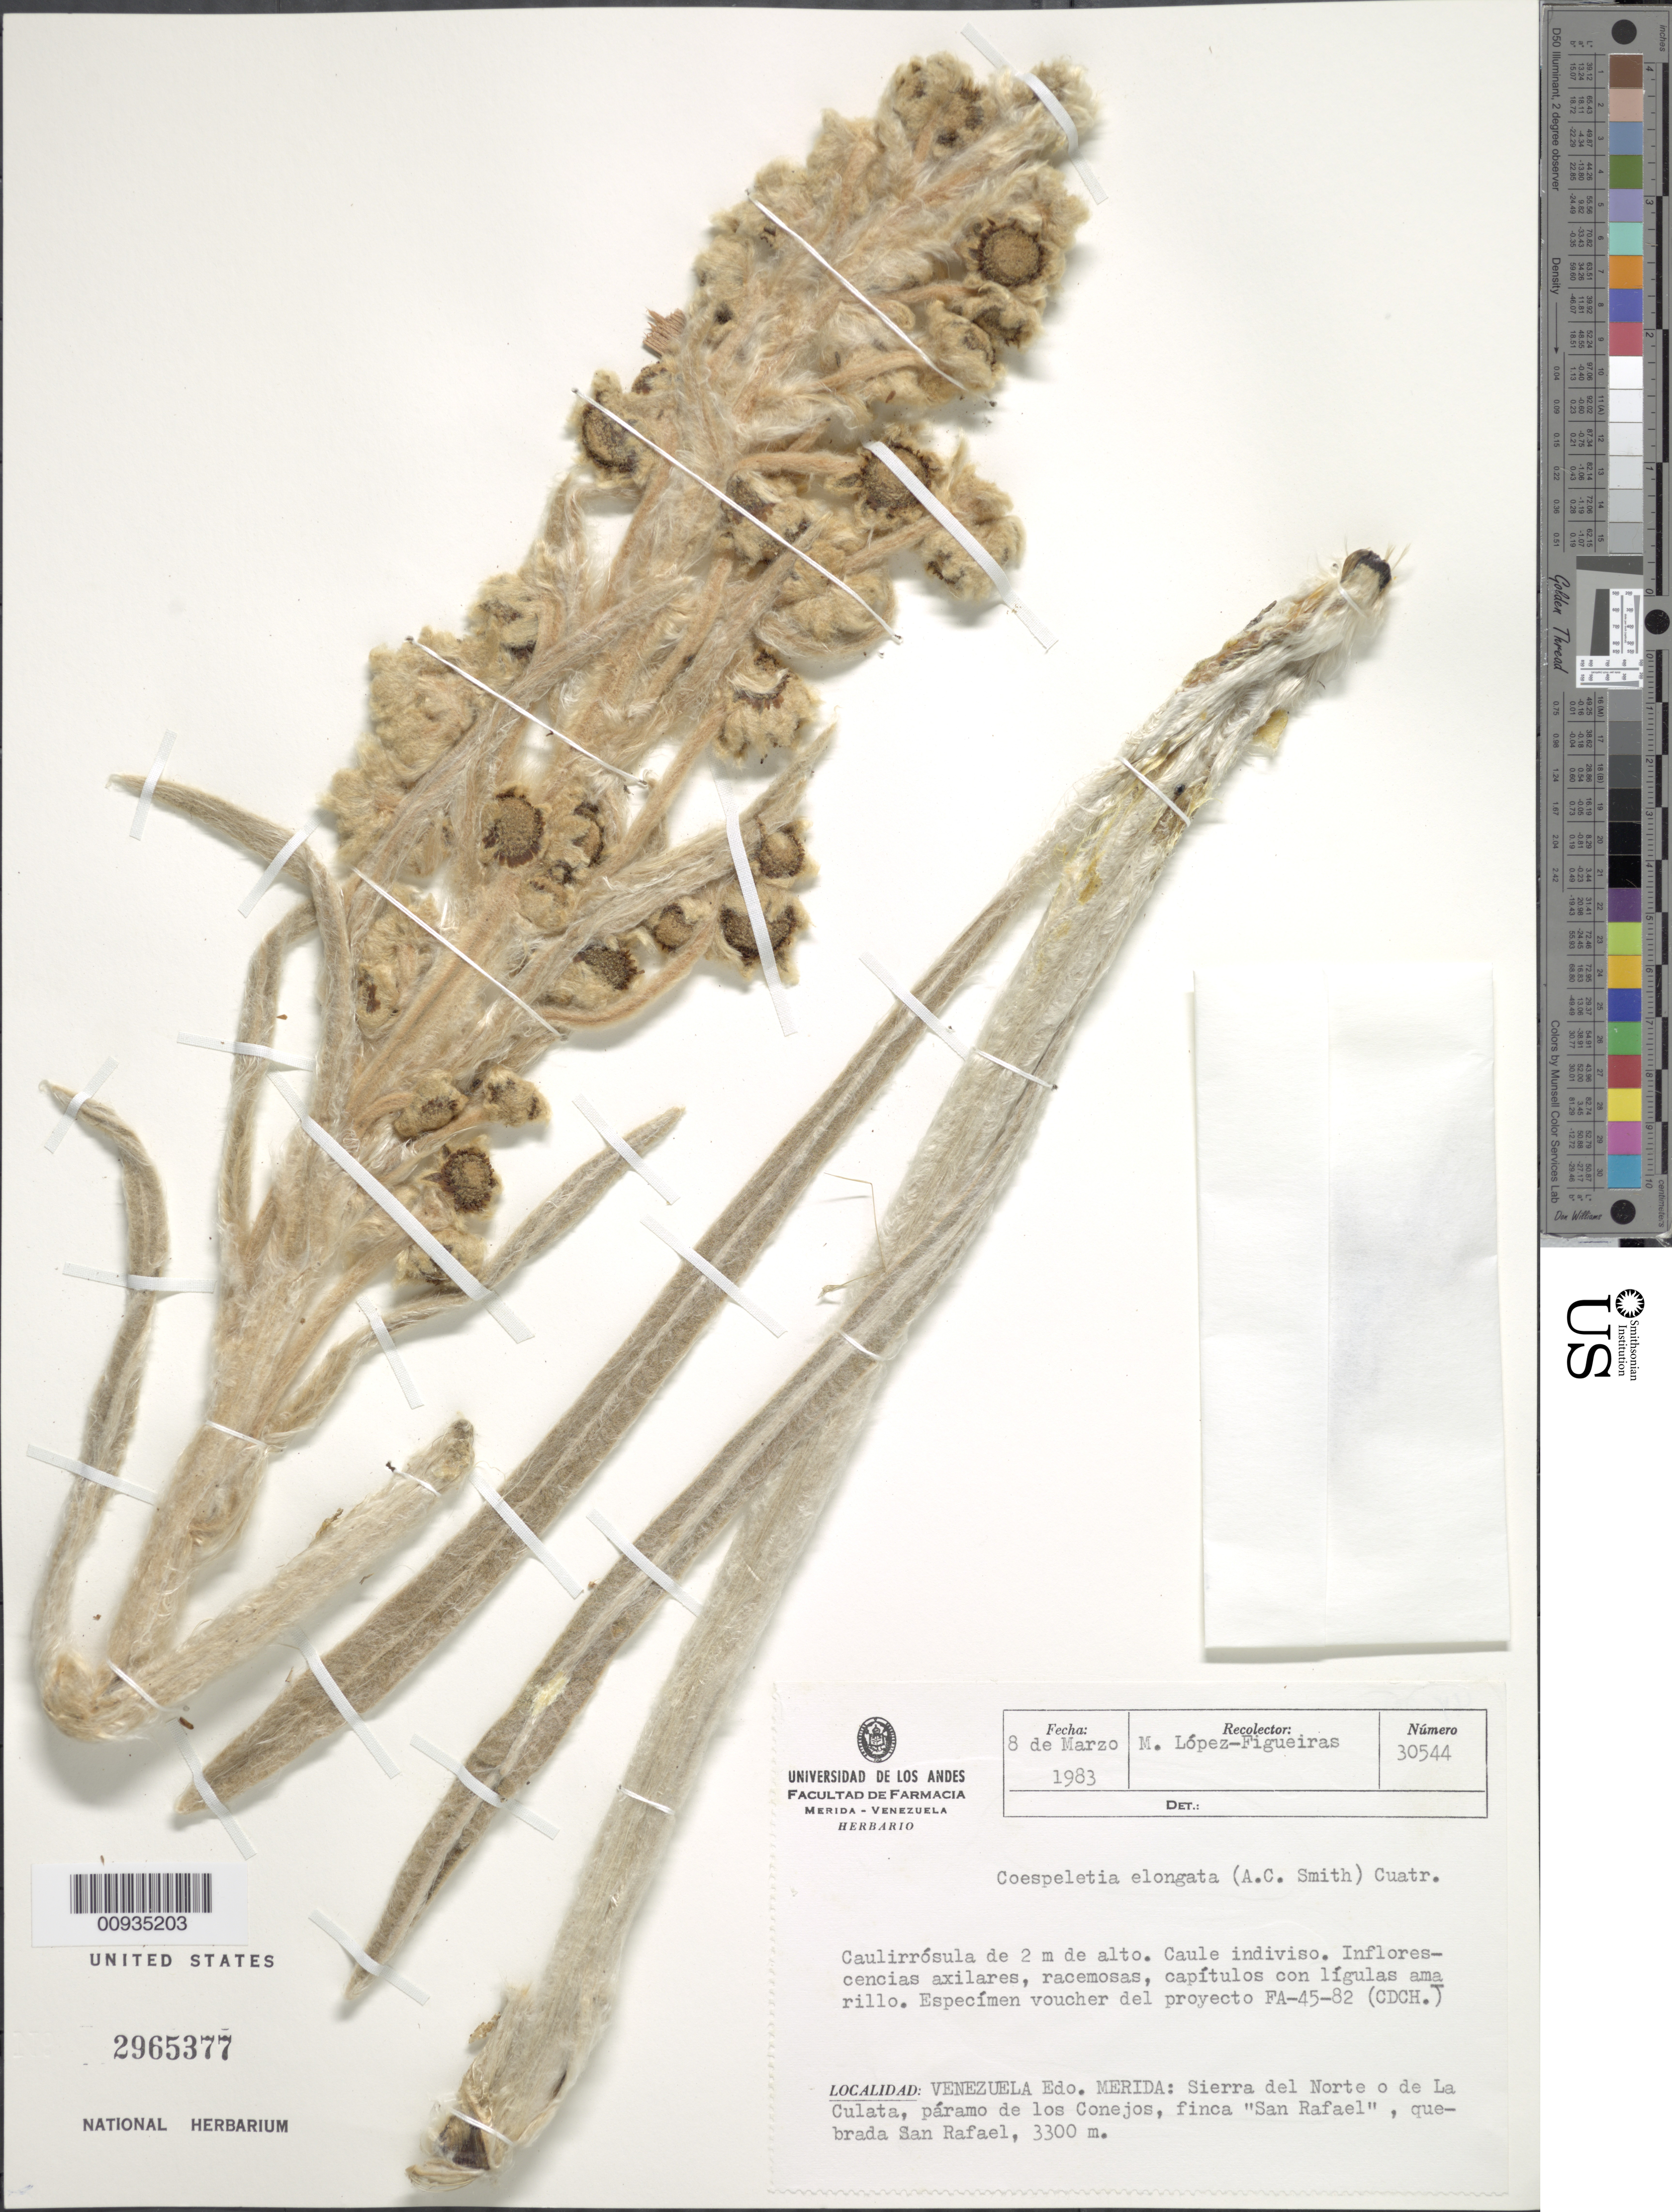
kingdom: Plantae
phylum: Tracheophyta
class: Magnoliopsida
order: Asterales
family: Asteraceae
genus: Coespeletia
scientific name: Coespeletia elongata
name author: (A.C. Sm.) Cuatrec.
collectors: M. López Figueiras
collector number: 30544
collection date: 1983-03-08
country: Venezuela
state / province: Mérida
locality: Sierra del Norte o de La Culata, paramo de Los Conejos, finca "San Rafael", quebrada San Rafael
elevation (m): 3300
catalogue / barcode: US 2965377